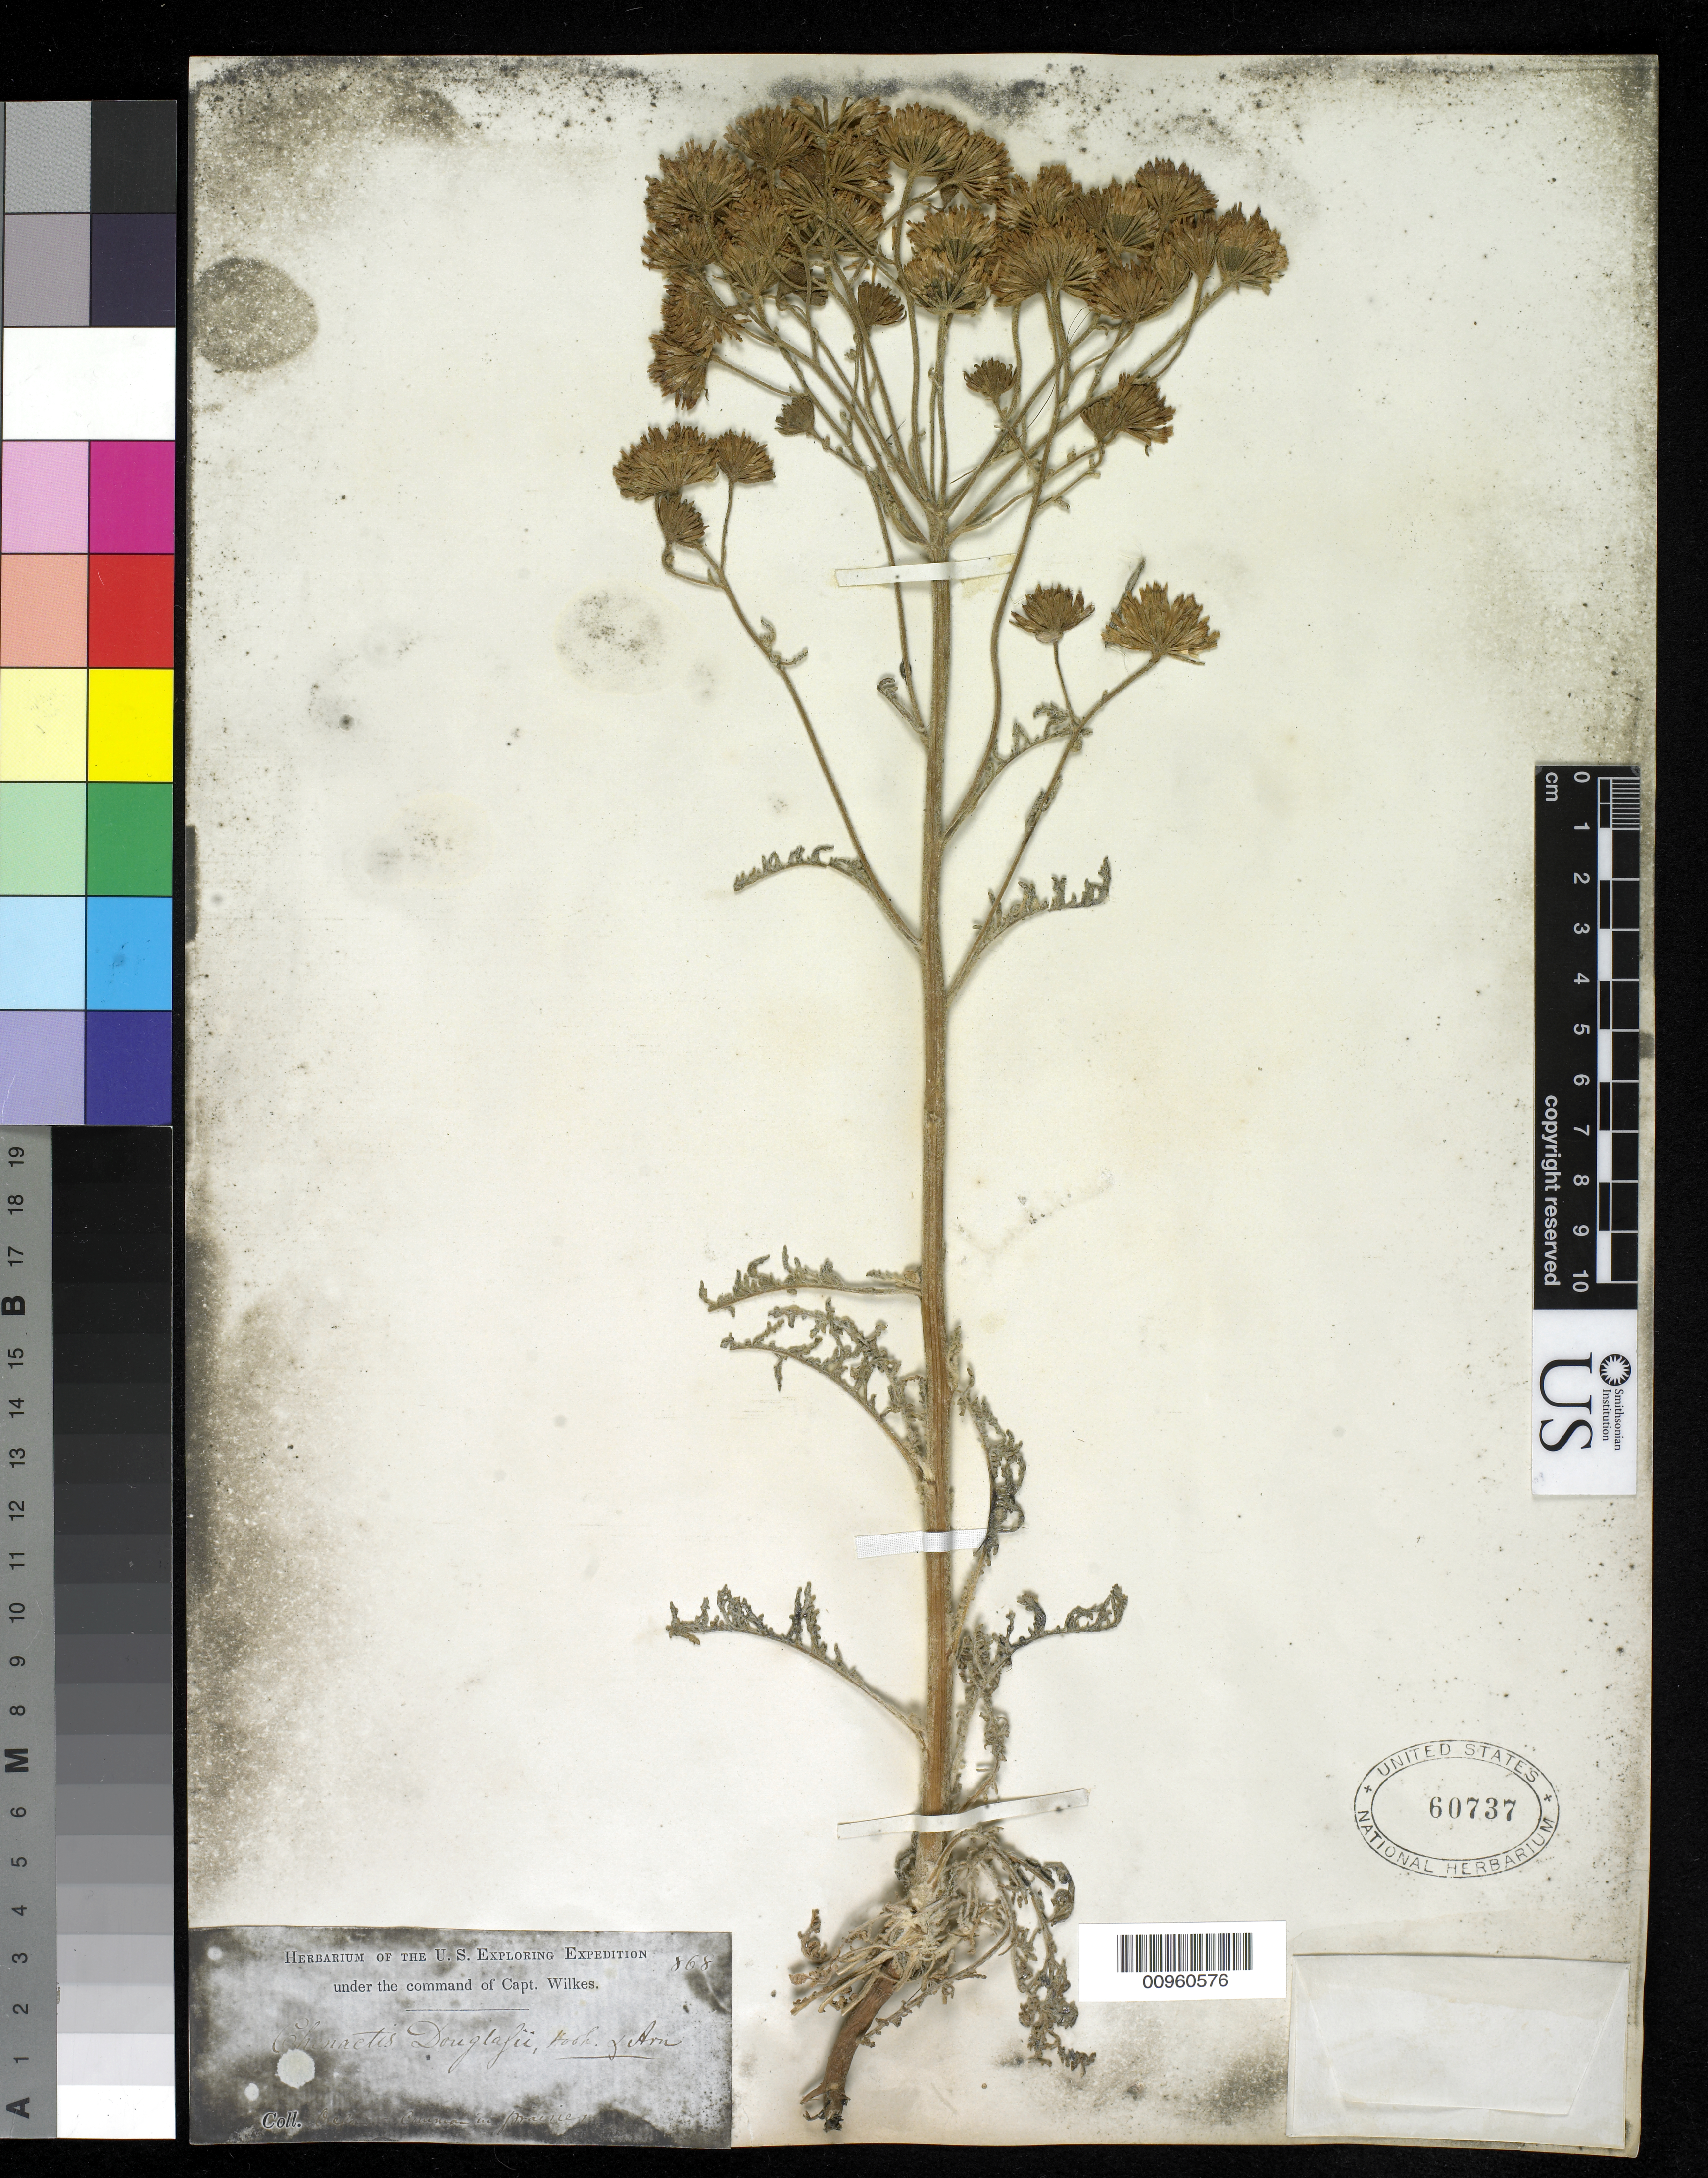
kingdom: Plantae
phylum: Tracheophyta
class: Magnoliopsida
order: Asterales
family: Asteraceae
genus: Chaenactis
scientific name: Chaenactis douglasii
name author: Hook. & Arn.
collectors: Wilkes Explor. Exped.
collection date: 1838/1842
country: United States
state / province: Oregon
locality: Oregon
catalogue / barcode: US 60737